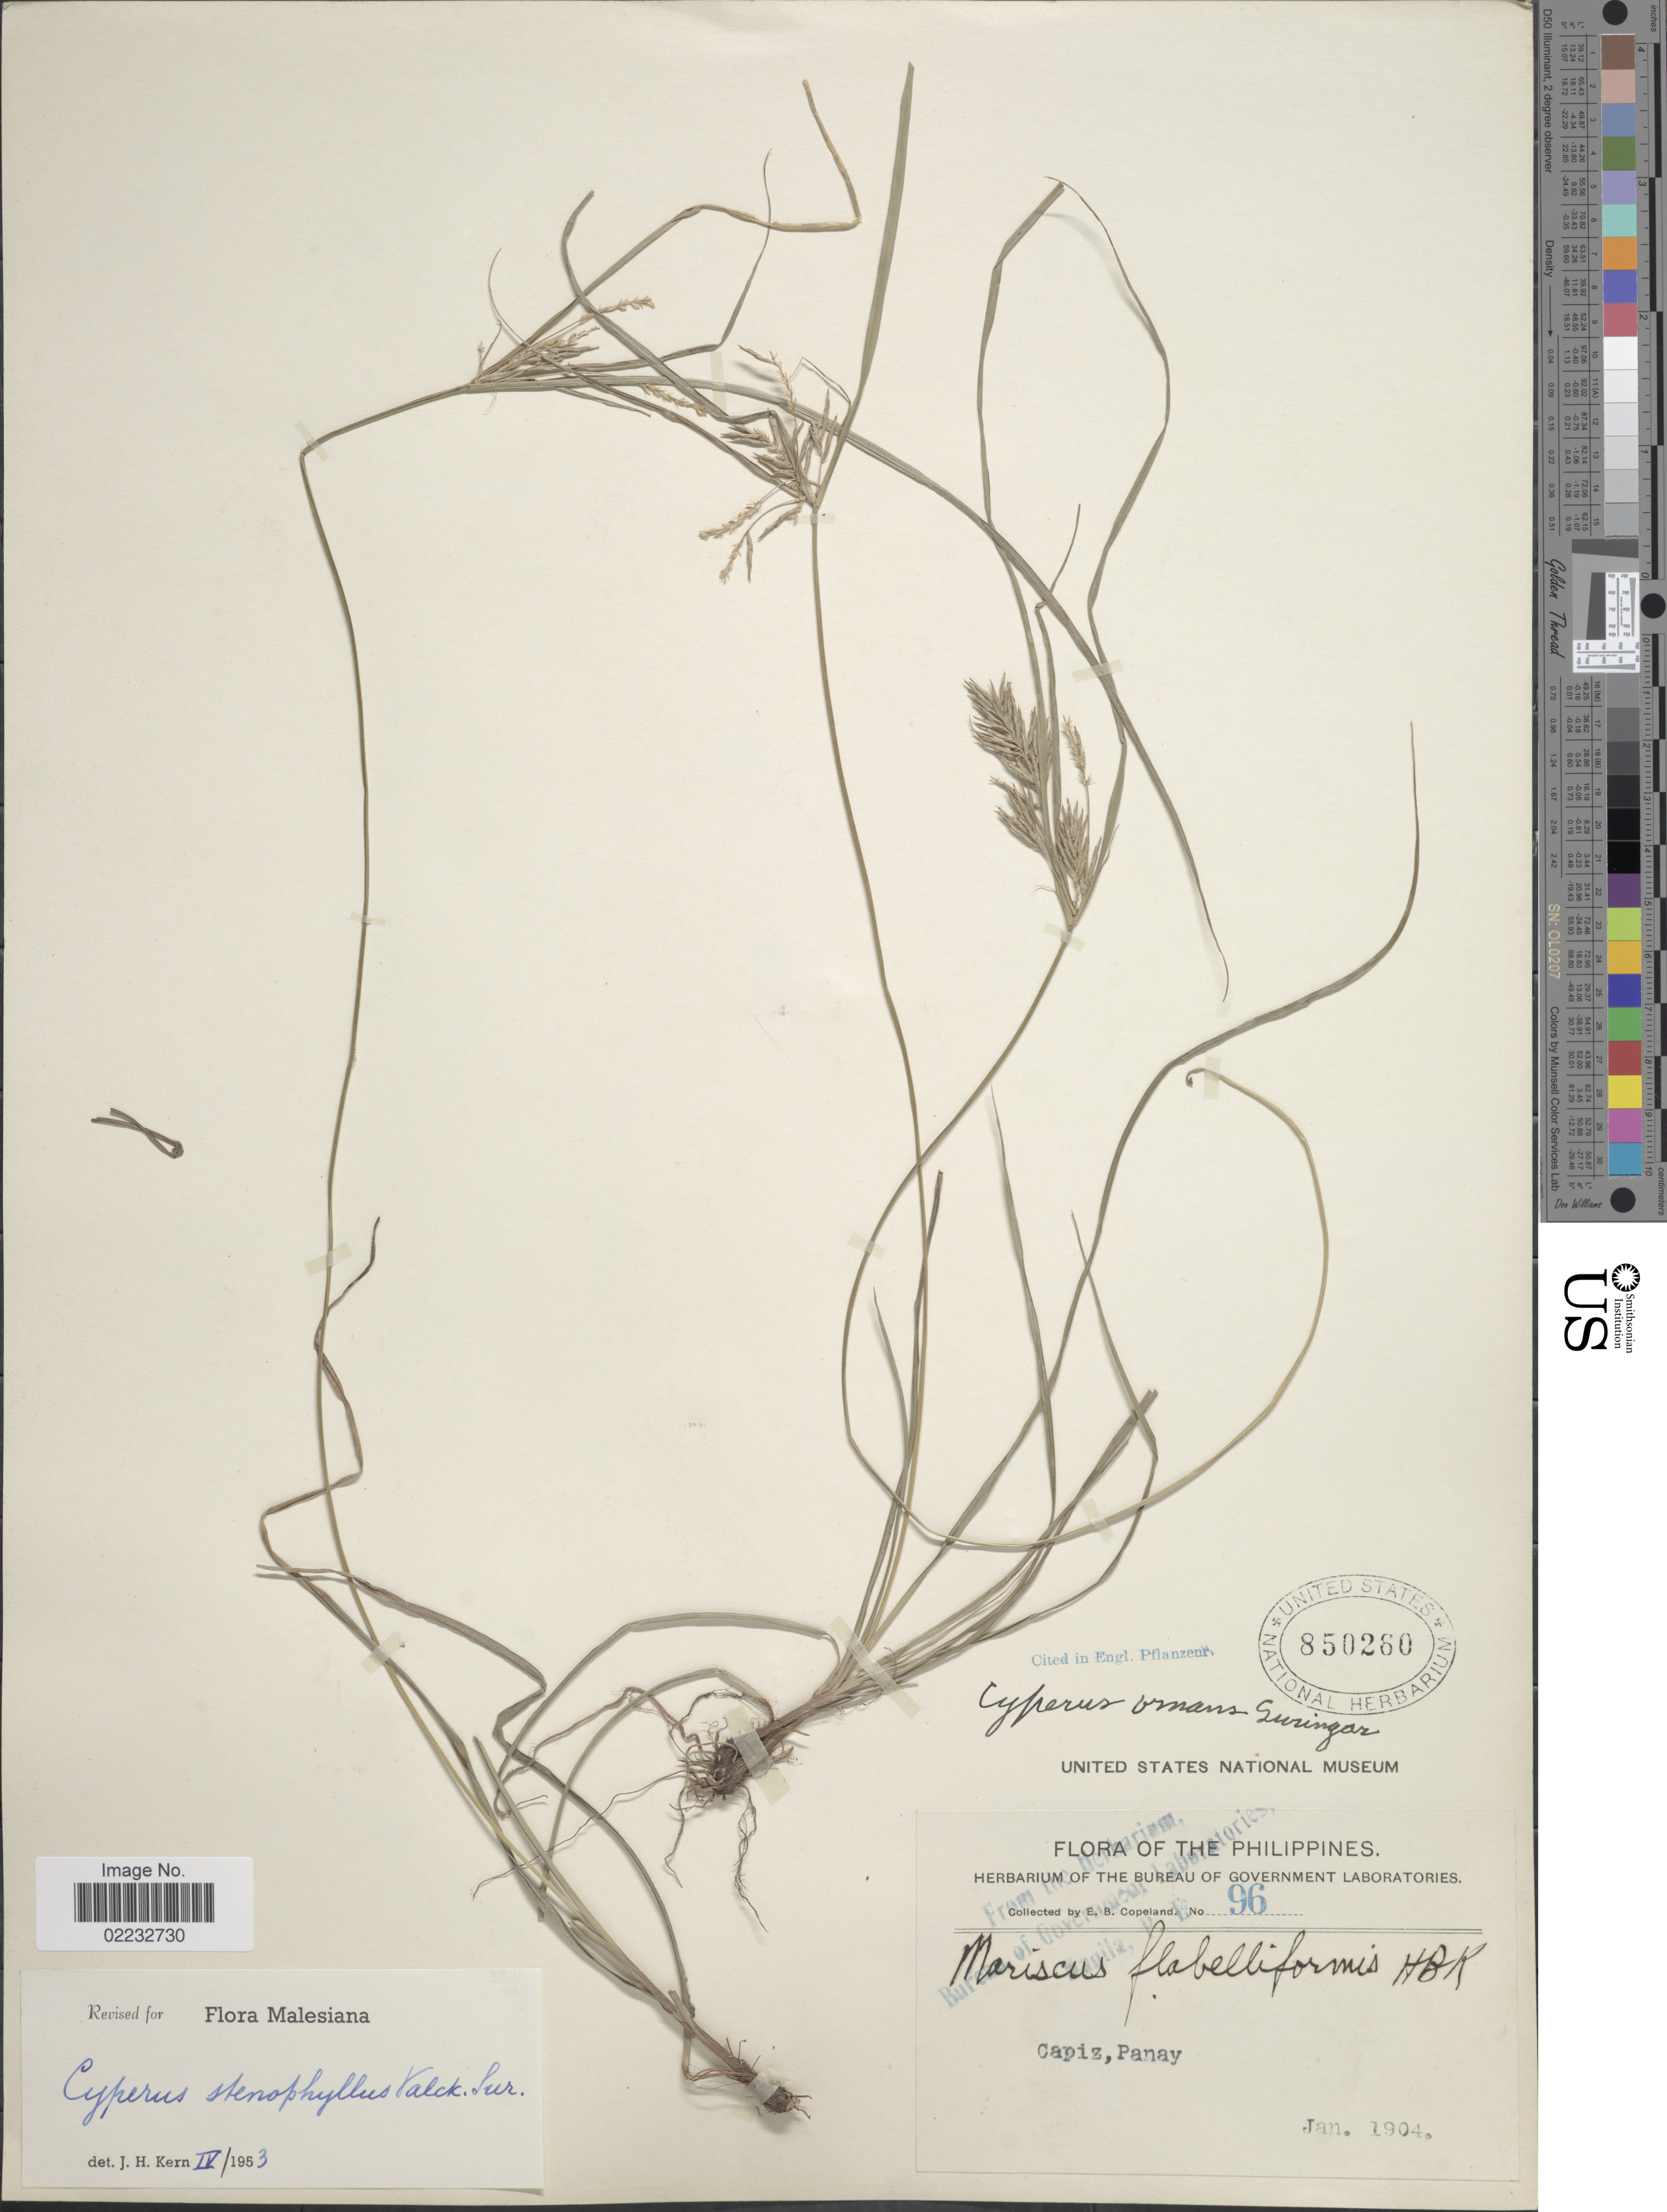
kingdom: Plantae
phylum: Tracheophyta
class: Liliopsida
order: Poales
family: Cyperaceae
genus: Cyperus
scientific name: Cyperus stenophyllus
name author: Valck. Sur.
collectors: E. B. Copeland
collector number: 96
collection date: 1904-01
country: Philippines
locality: Capiz, Panay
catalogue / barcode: US 850260